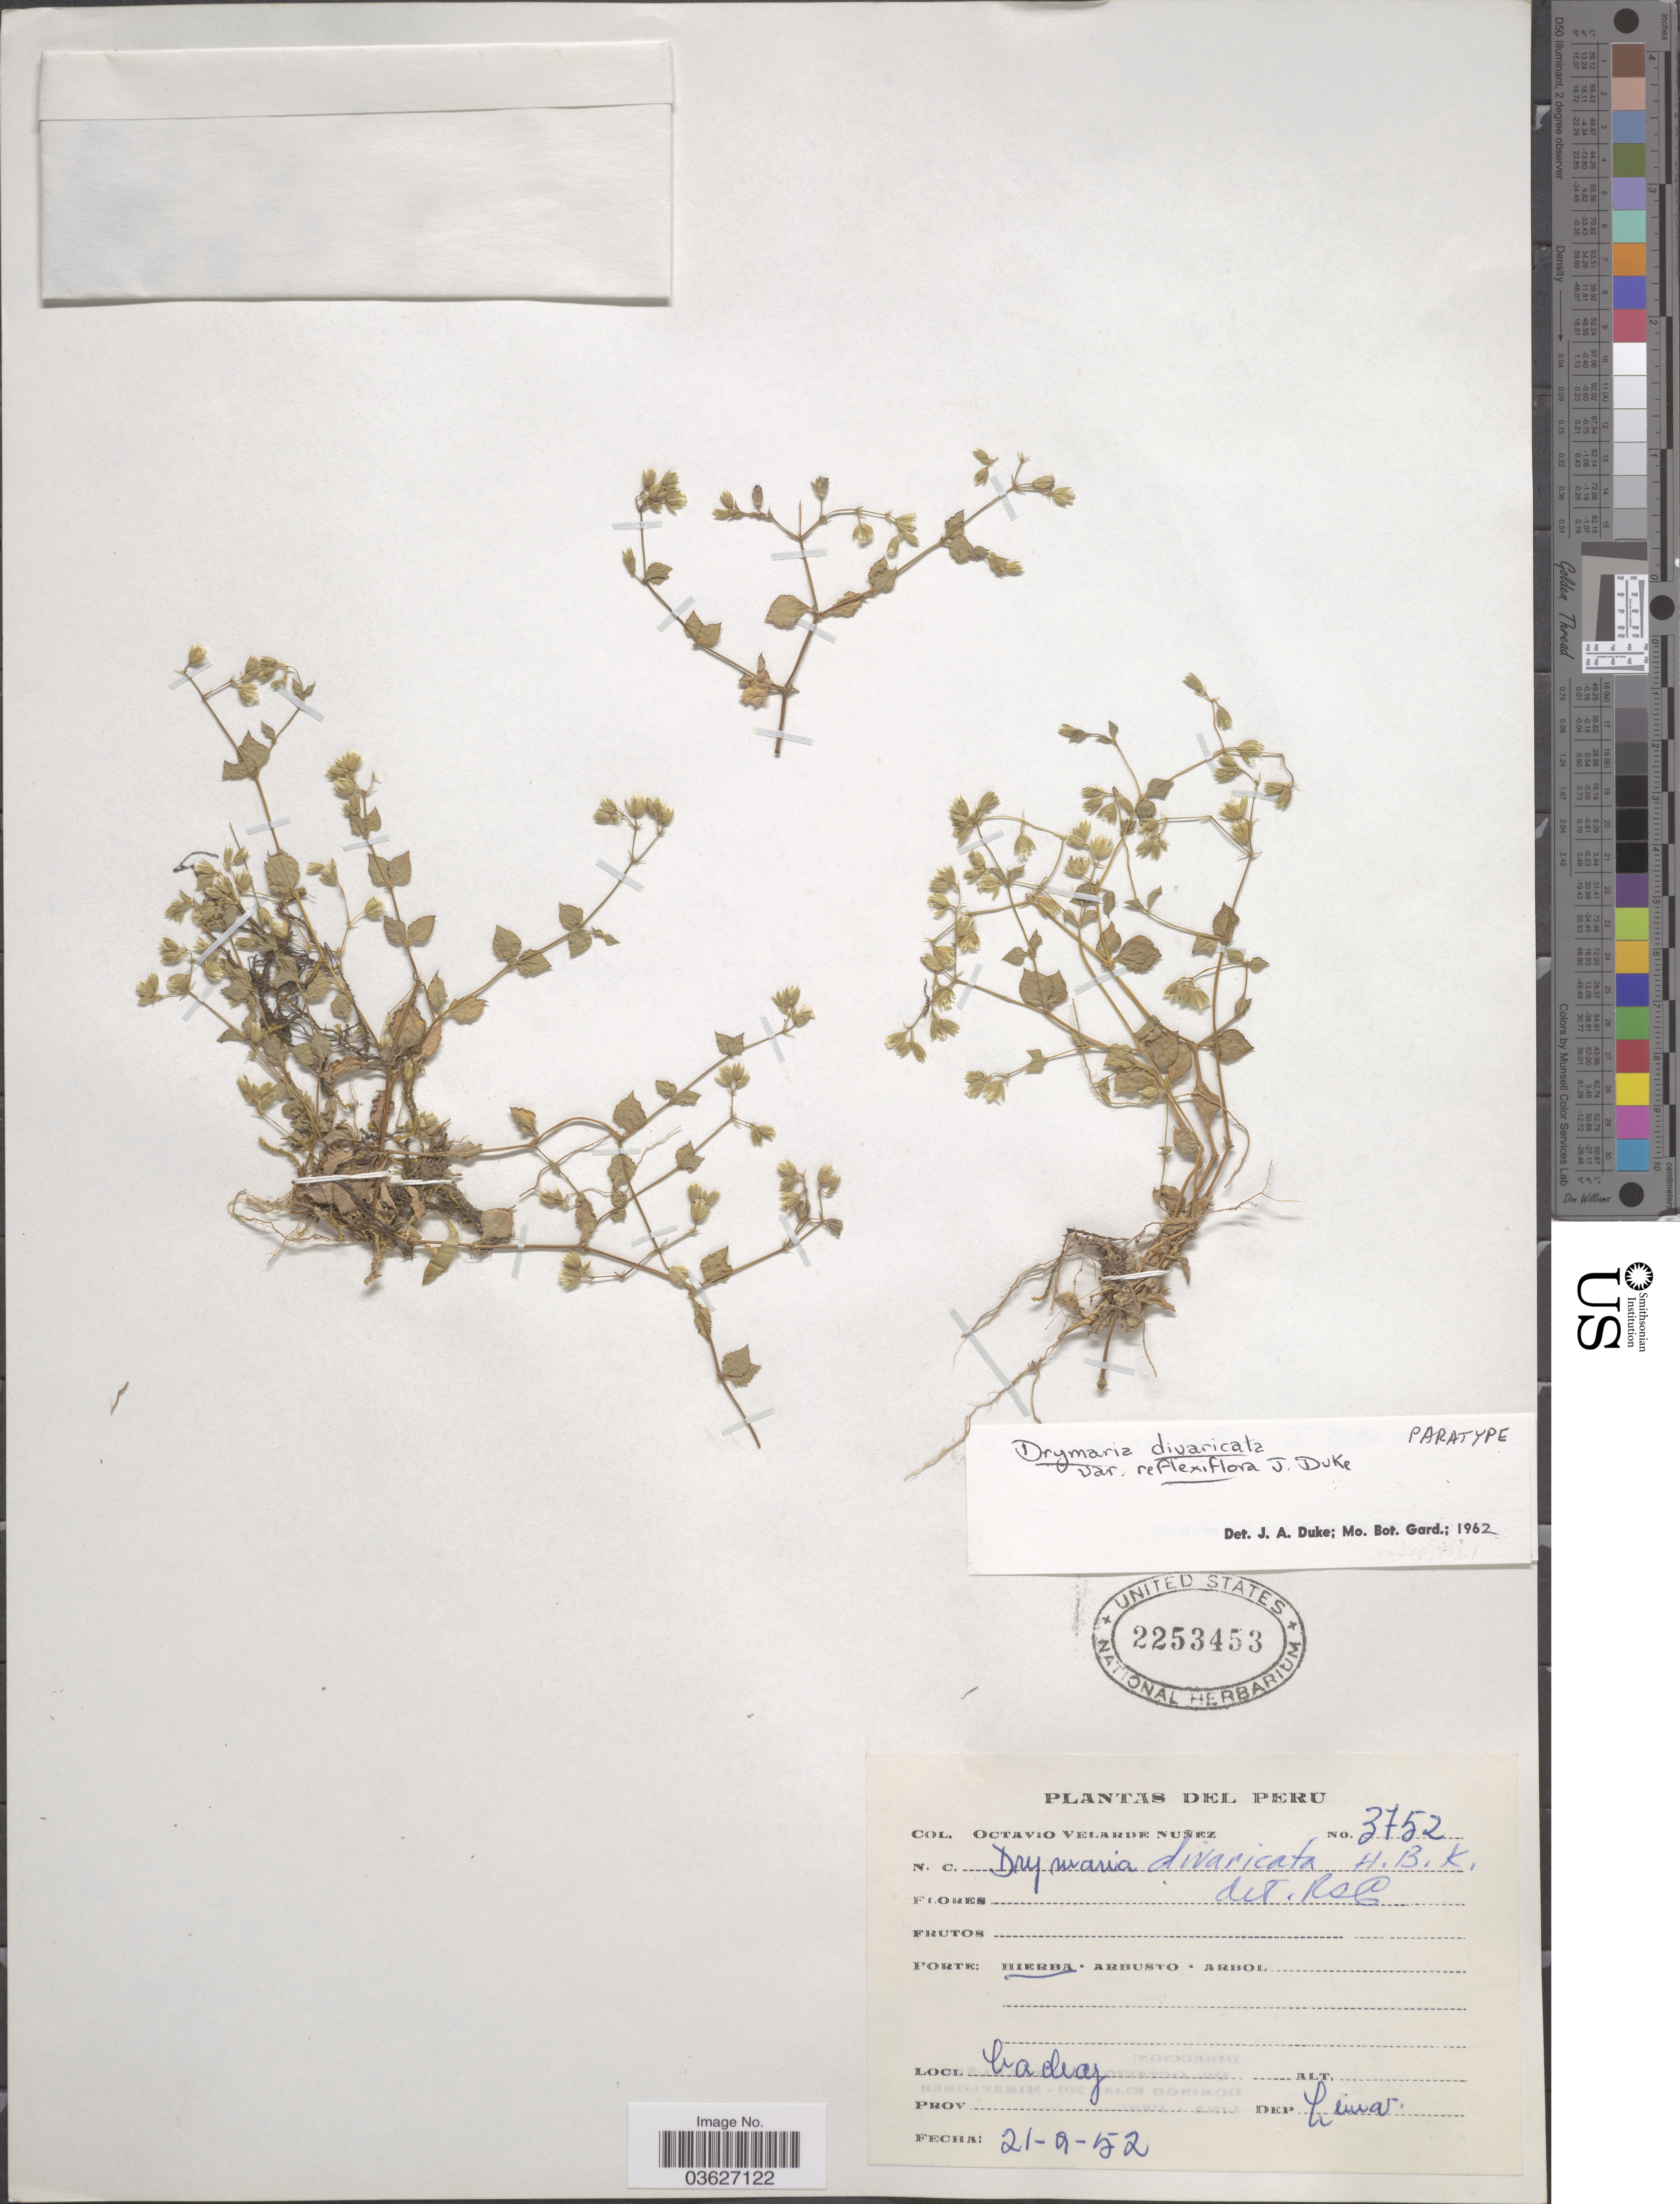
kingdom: Plantae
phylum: Tracheophyta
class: Magnoliopsida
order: Caryophyllales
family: Caryophyllaceae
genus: Drymaria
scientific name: Drymaria divaricata var. reflexiflora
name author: J.A. Duke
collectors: O. Velarde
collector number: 3752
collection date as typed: Transcribed d/m/y: 21/9/52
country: Peru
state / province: Lima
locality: Lachay. Dep. Lima.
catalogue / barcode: US 2253453